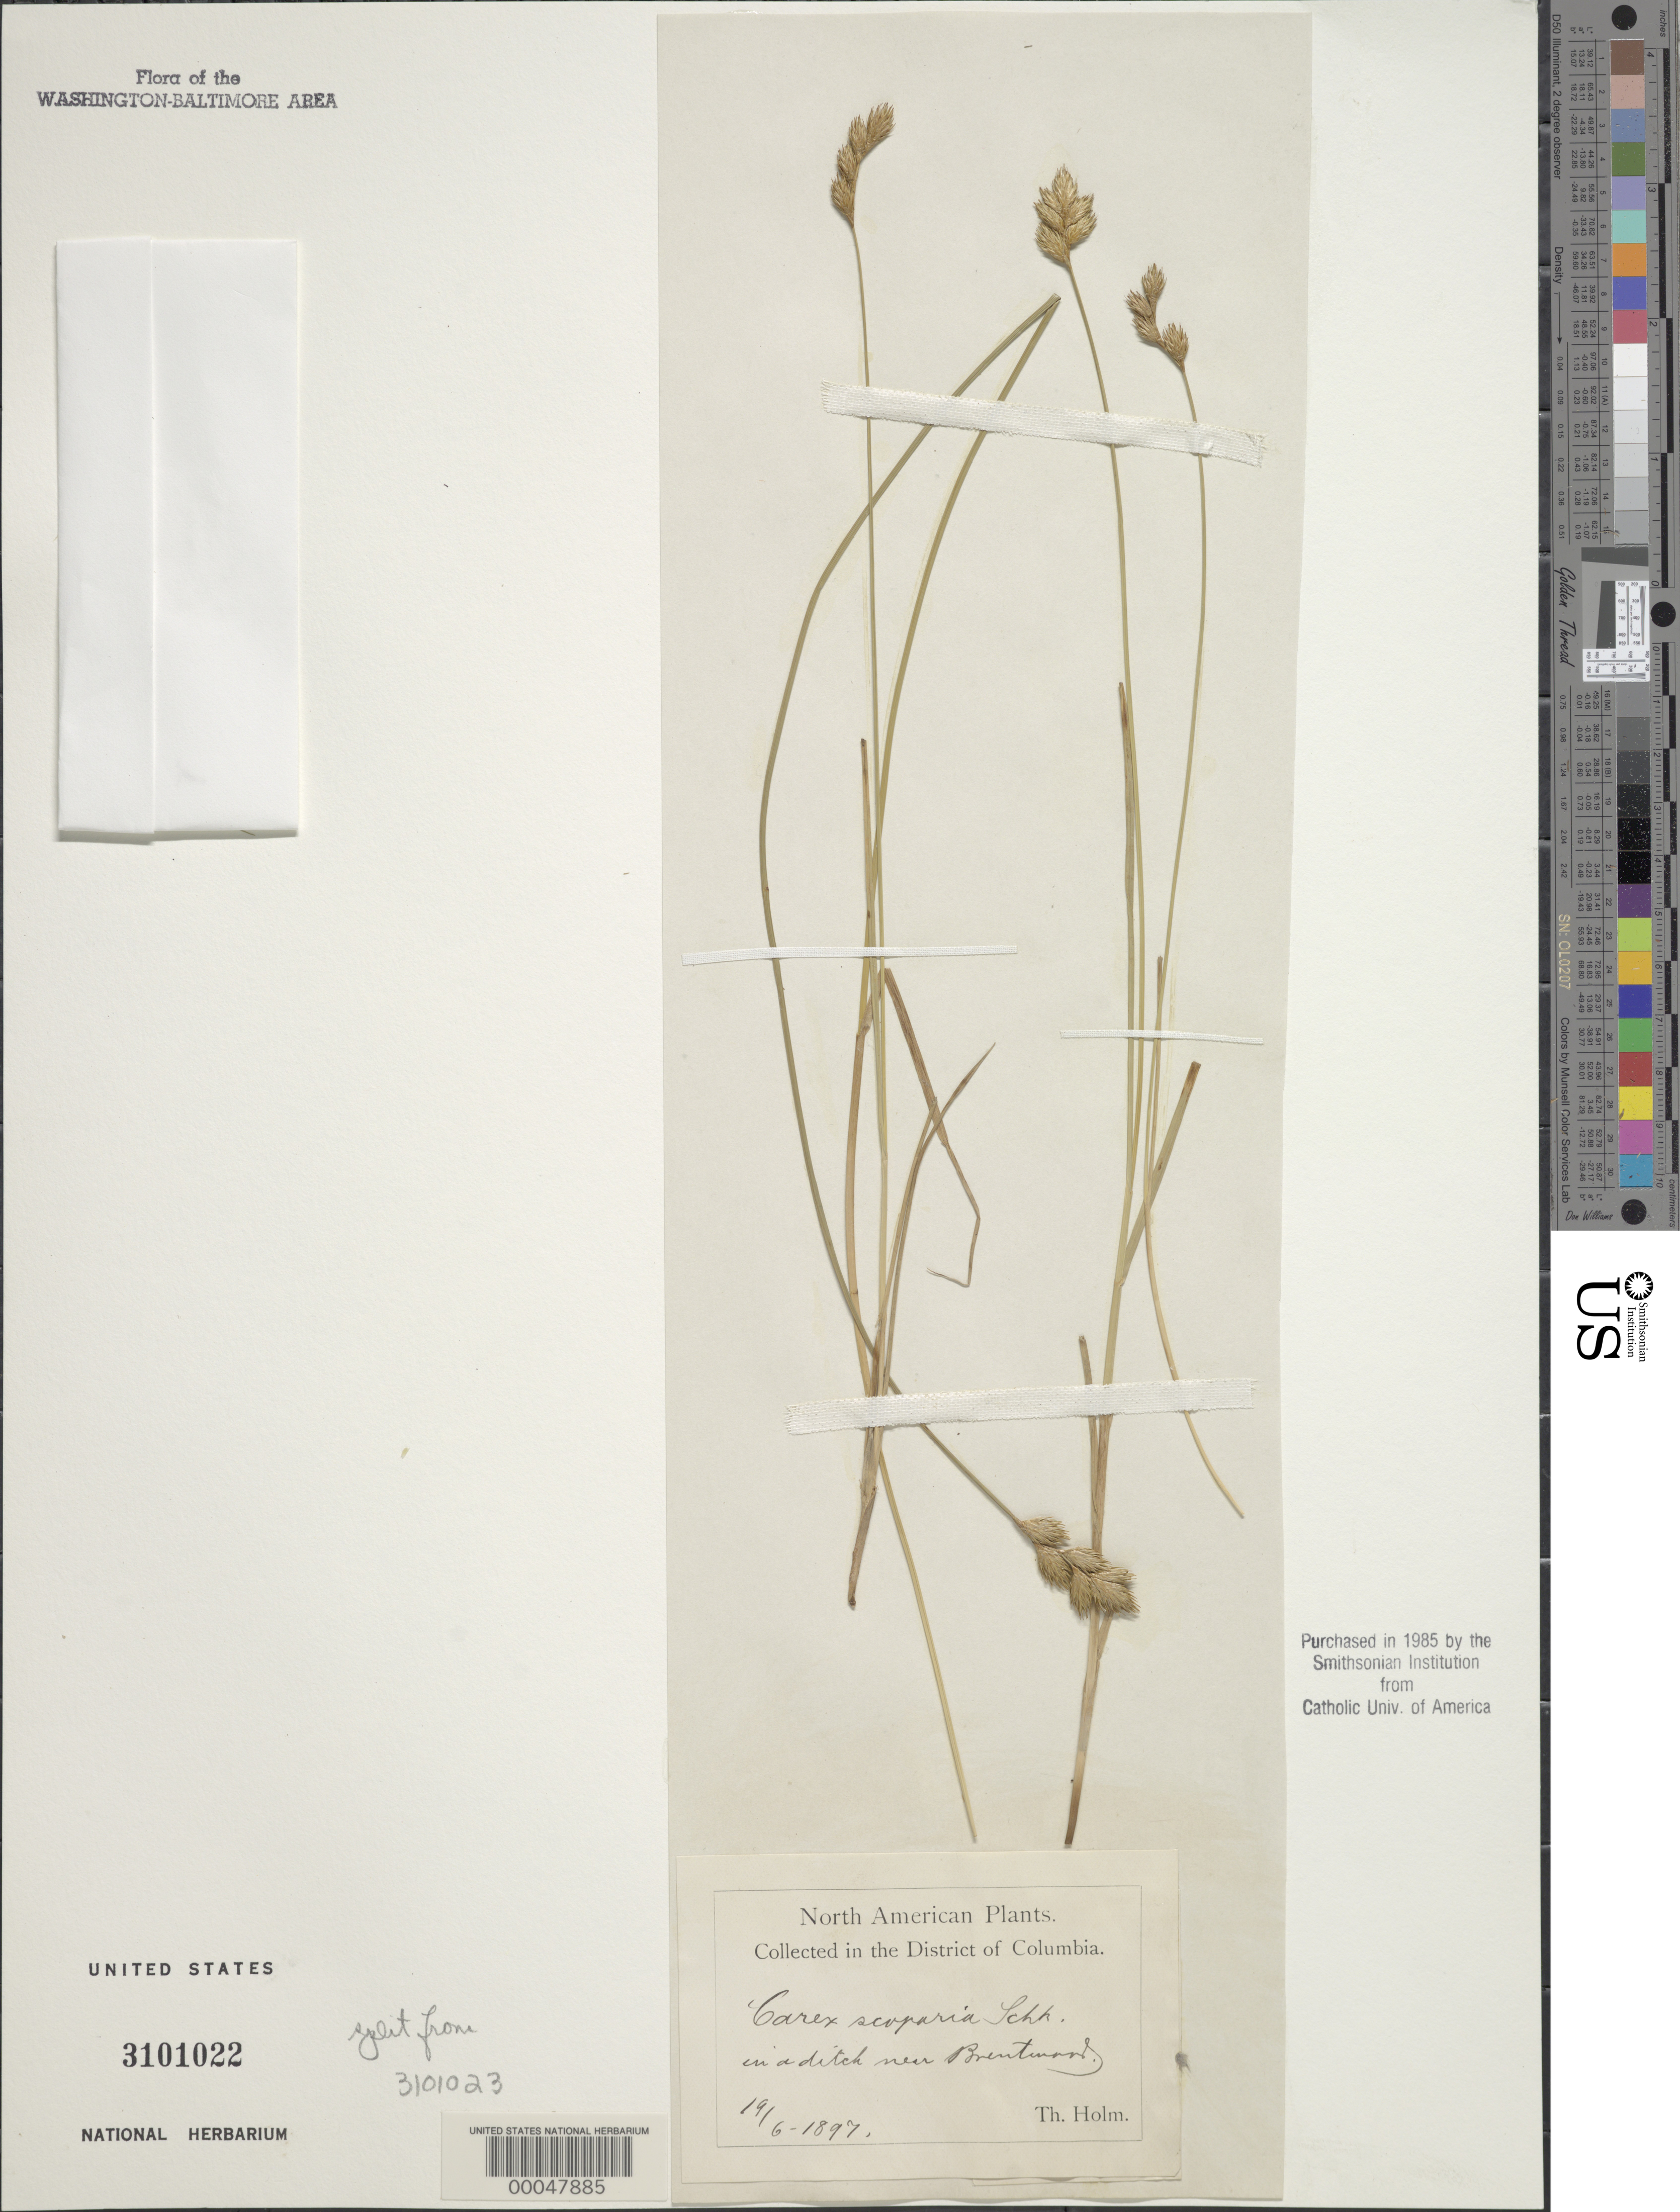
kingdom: Plantae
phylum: Tracheophyta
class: Liliopsida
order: Poales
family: Cyperaceae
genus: Carex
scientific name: Carex scoparia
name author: Schkuhr ex Willd.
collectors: T. Holm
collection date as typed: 19 Jun 1897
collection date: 1897-06-19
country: United States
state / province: District of Columbia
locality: Near Brentwood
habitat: In a ditch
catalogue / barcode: US 3101022